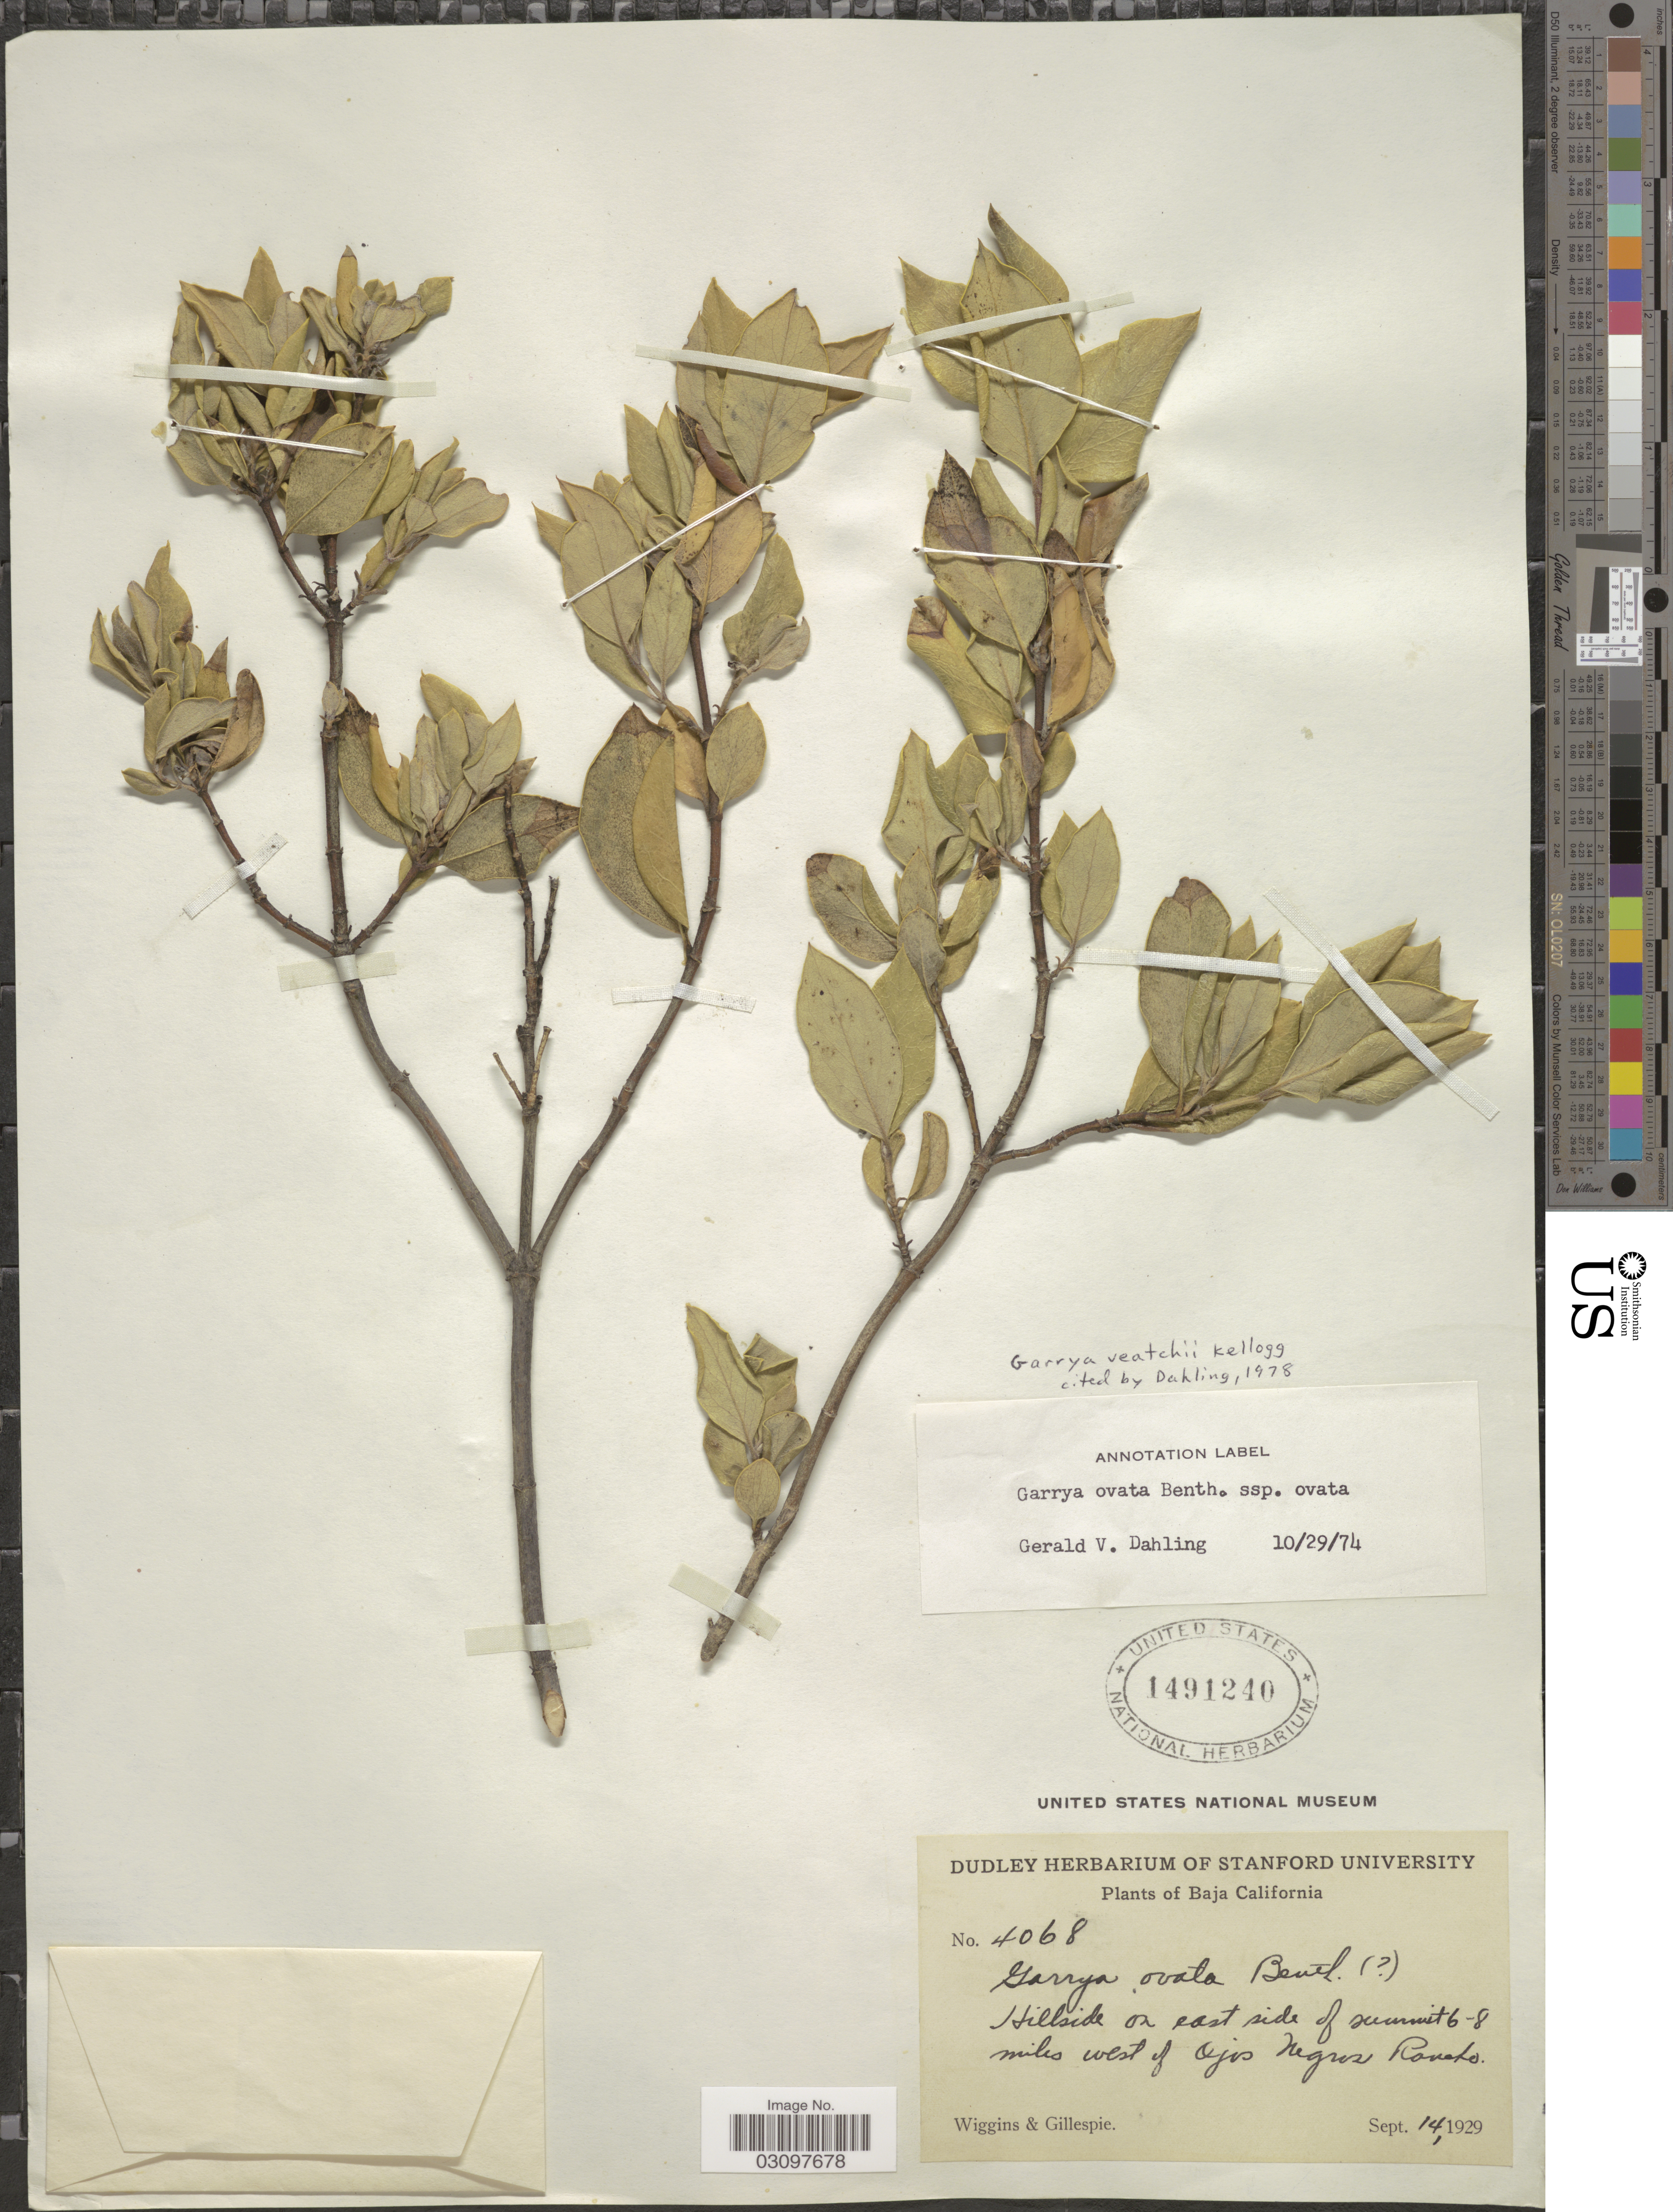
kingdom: Plantae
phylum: Tracheophyta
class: Magnoliopsida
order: Garryales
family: Garryaceae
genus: Garrya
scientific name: Garrya veatchii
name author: Kellogg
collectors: -- Wiggins & -- Gillespie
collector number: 4068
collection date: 1929-09-14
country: Mexico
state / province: Baja California Norte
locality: Hillside on east side of summit 6-8 miles west of Ojos Negros Rancho.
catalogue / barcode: US 1491240